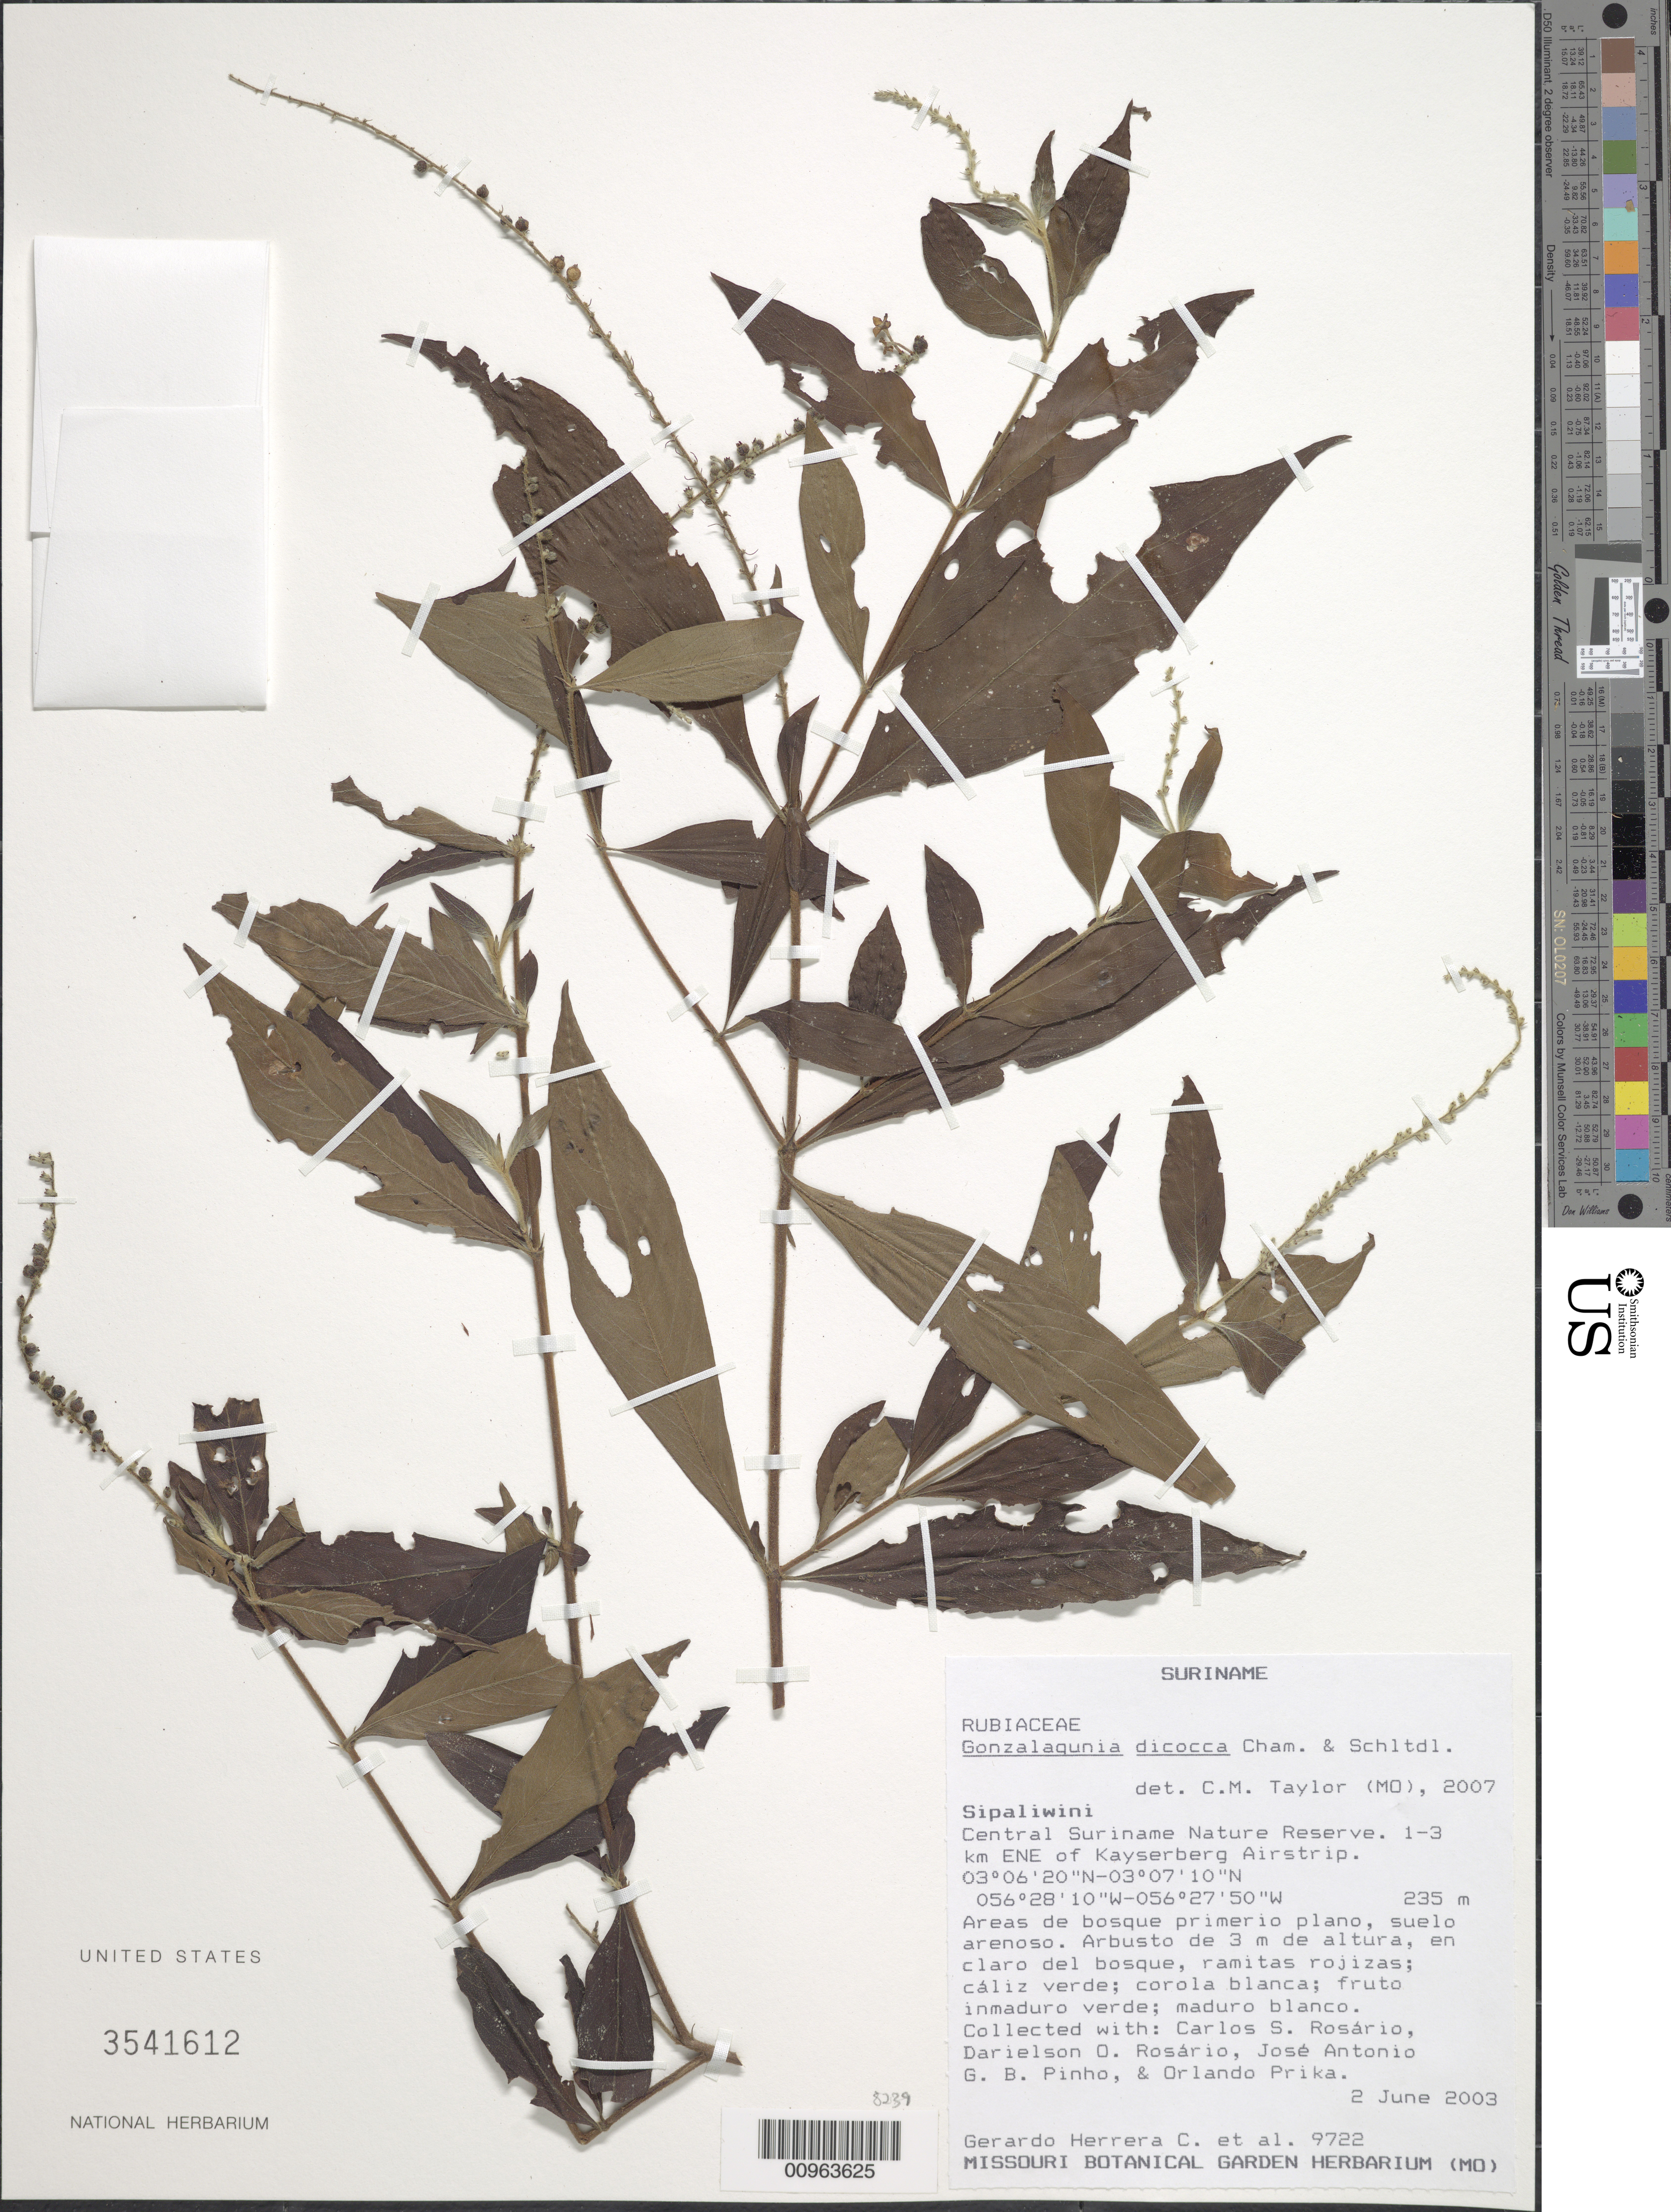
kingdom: Plantae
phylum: Tracheophyta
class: Magnoliopsida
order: Gentianales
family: Rubiaceae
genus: Gonzalagunia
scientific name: Gonzalagunia dicocca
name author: Cham. & Schltdl.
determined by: Taylor, Charlotte M.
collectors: G. Herrera Ch., C. S. Rosário, D. Rosario, J. Pinho & O. Prika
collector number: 9722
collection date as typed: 2-Jun-03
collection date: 2003-06-02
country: Suriname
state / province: Sipaliwini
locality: Central Suriname Nature Reserve. 1-3km ENE of Kayserberg Airstrip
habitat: Areas de bosque primerio plano, suelo arenoso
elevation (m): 235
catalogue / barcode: US 3541612